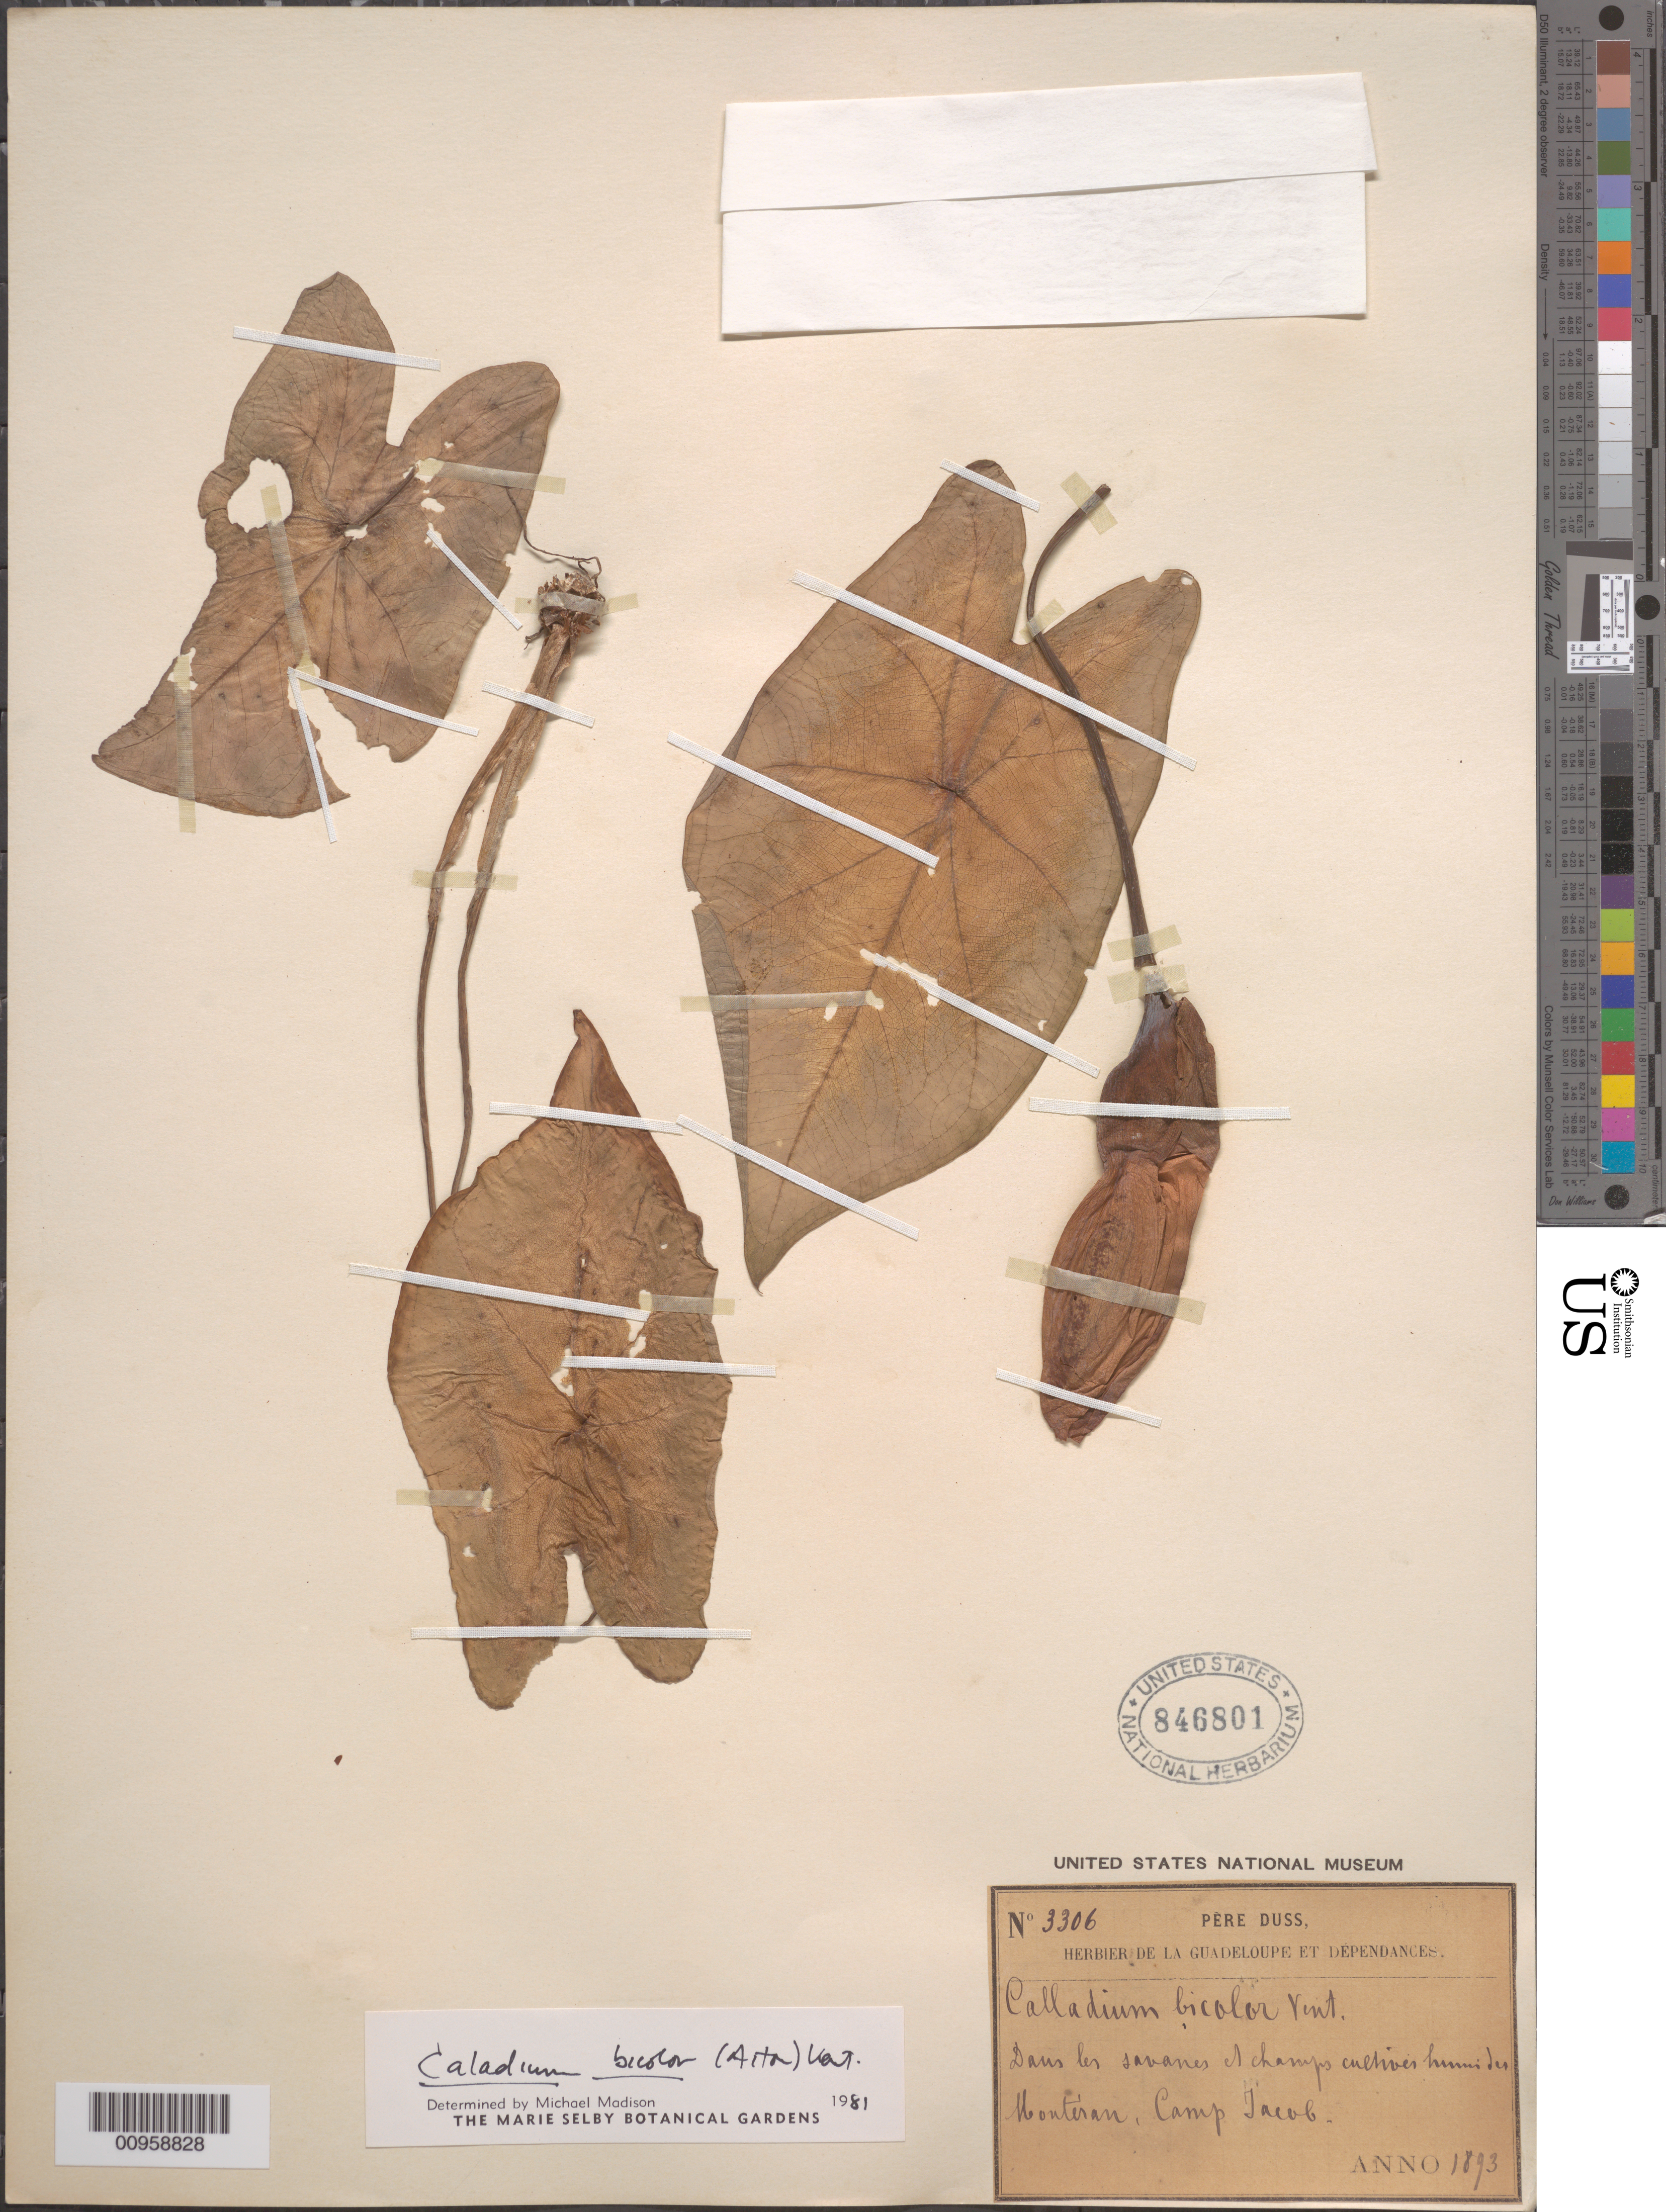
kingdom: Plantae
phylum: Tracheophyta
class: Liliopsida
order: Alismatales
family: Araceae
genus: Caladium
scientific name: Caladium bicolor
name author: (Aiton) Vent.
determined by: Madison, Michael T.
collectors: Père Duss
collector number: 3306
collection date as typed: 1893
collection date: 1893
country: Guadeloupe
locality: Monteran, Camp Jacob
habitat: Dans les savanes er champs cultives humides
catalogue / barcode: US 846801